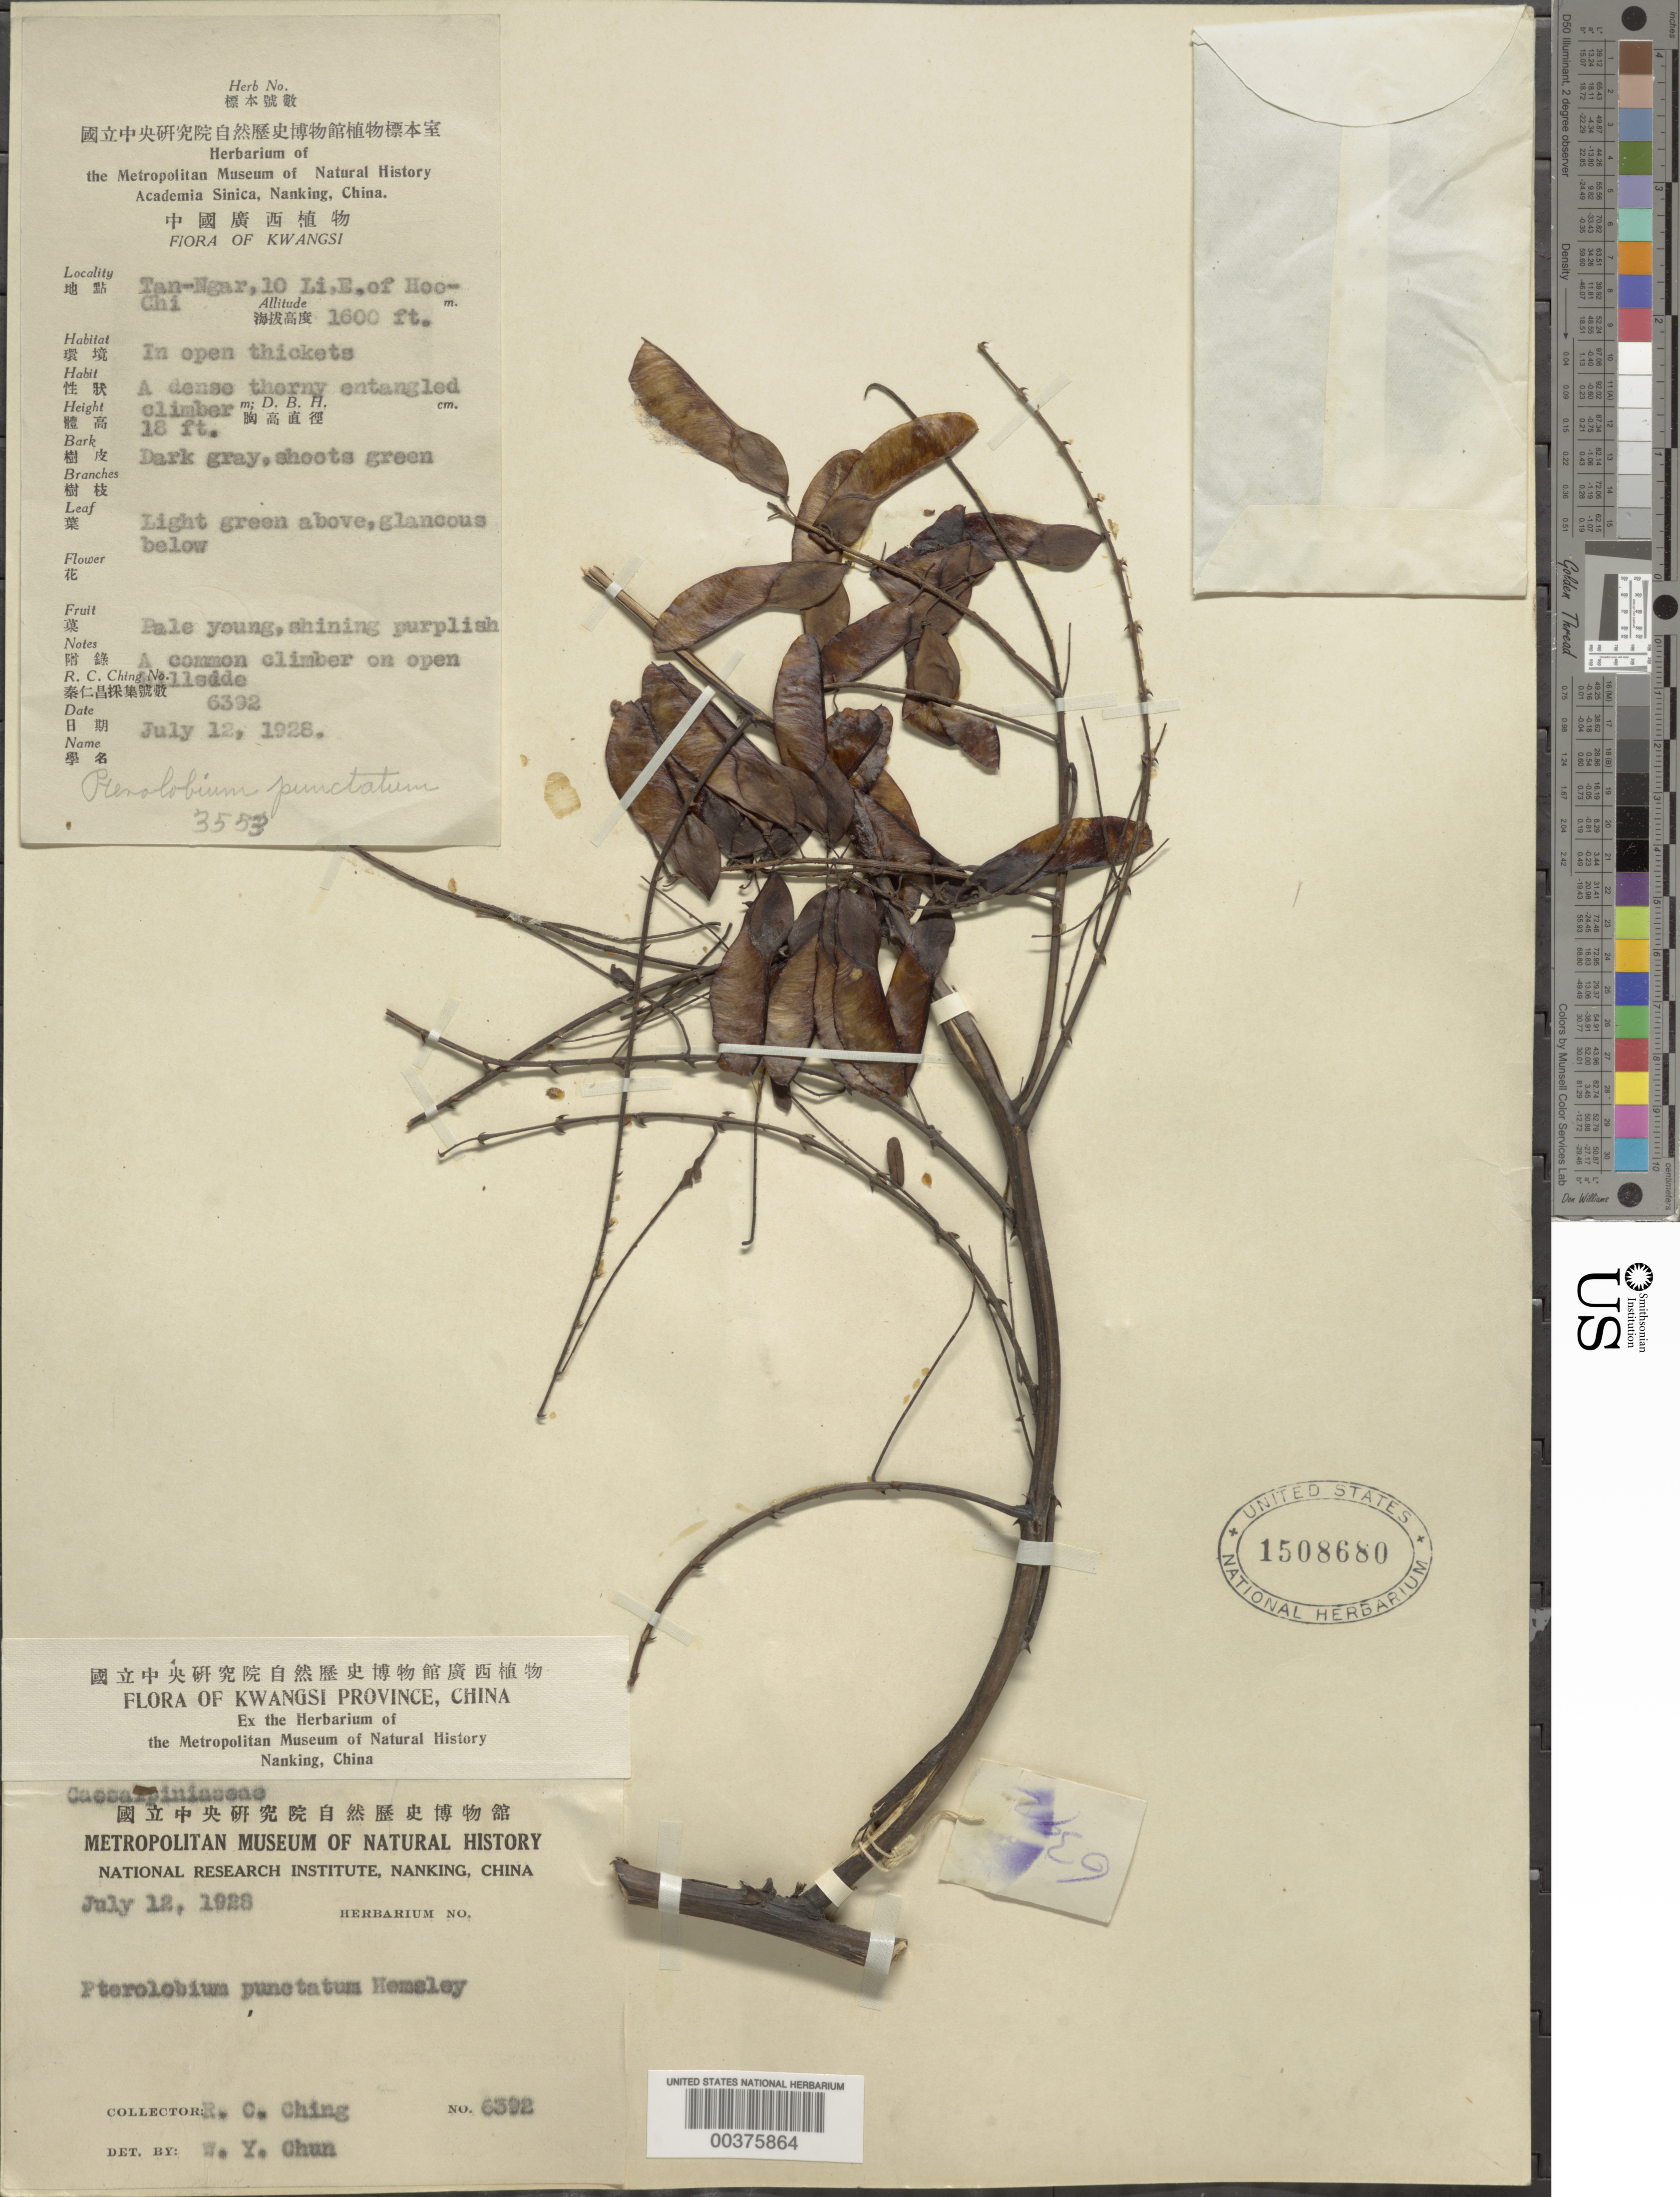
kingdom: Plantae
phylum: Tracheophyta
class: Magnoliopsida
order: Fabales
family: Fabaceae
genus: Pterolobium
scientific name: Pterolobium punctatum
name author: Hemsl.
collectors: R. C. Ching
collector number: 6392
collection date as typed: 12 Jul 1928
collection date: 1928-07-12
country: China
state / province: Guangxi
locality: Tan-ngar, 10 li, e of hoo-chi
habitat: Open hillside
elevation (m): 488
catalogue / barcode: US 1508680